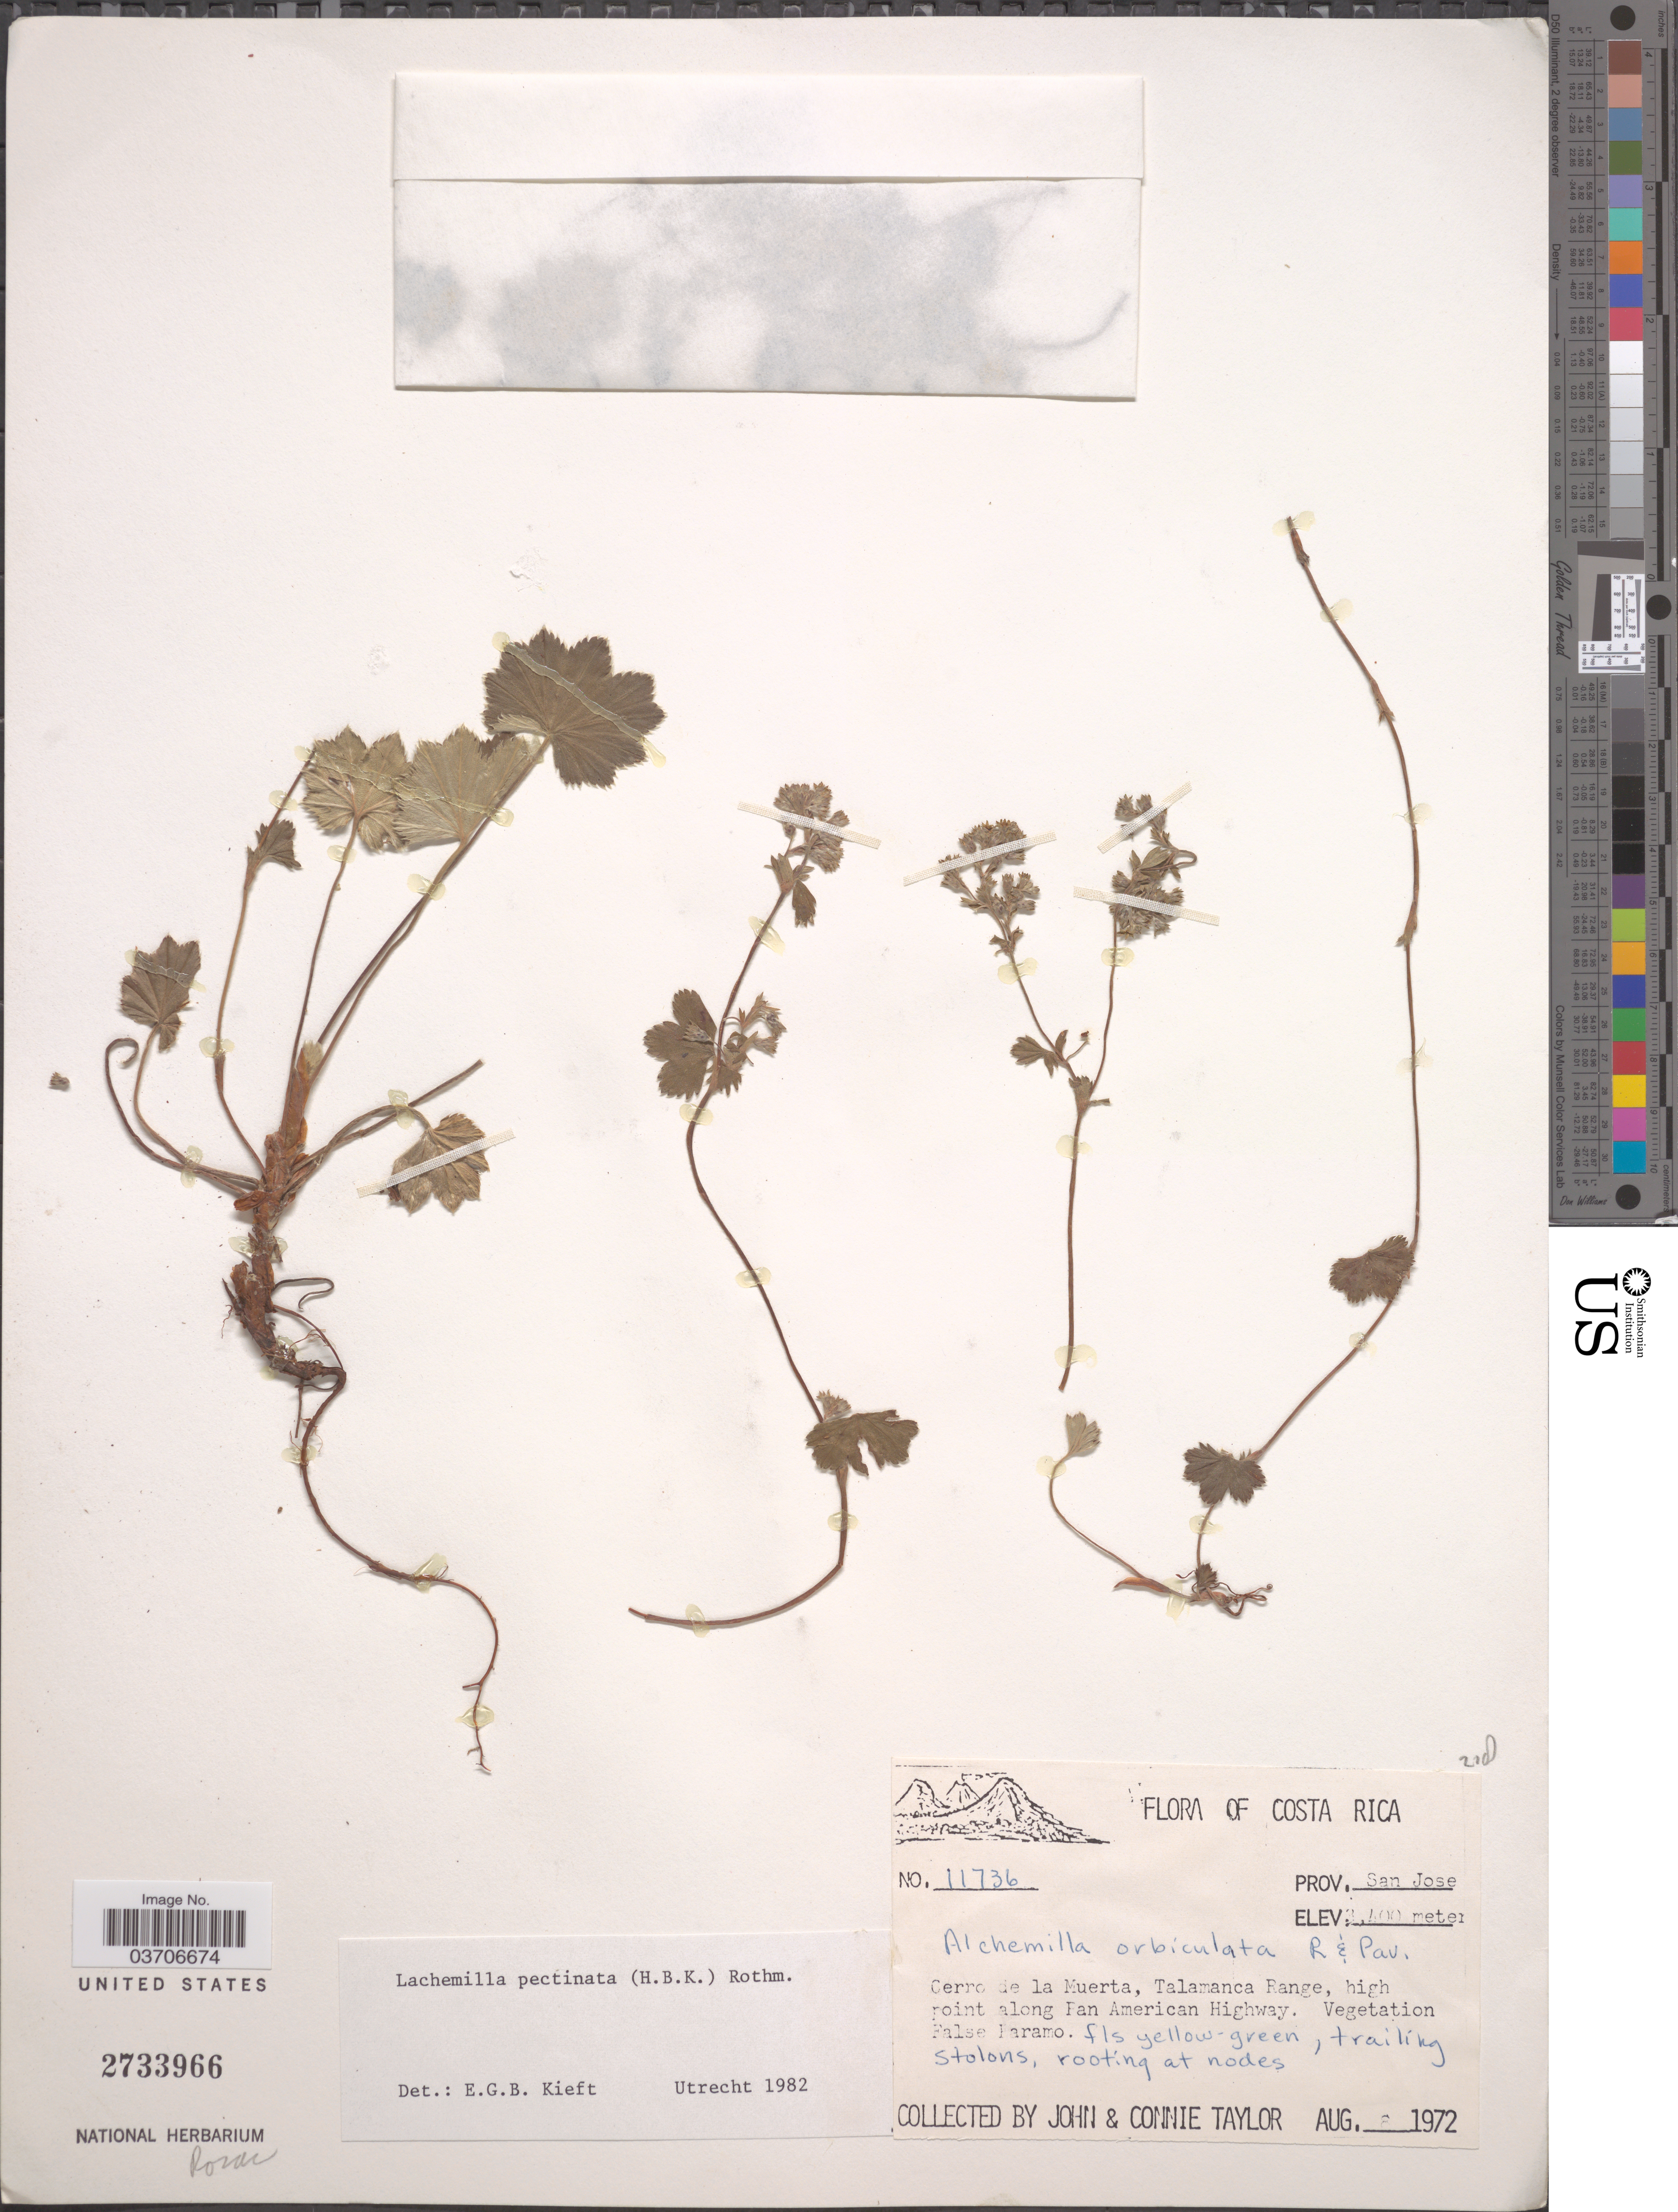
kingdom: Plantae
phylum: Tracheophyta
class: Magnoliopsida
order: Rosales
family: Rosaceae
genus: Lachemilla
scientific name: Lachemilla pectinata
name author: (Kunth) Rothm.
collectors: J. Taylor & C. Taylor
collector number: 11736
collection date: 1972-08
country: Costa Rica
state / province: San José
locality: Cerro de la Muerta, Talamanca Range, high point along Pan American Highway. Vegetation False Paramo.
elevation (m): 3400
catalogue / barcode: US 2733966